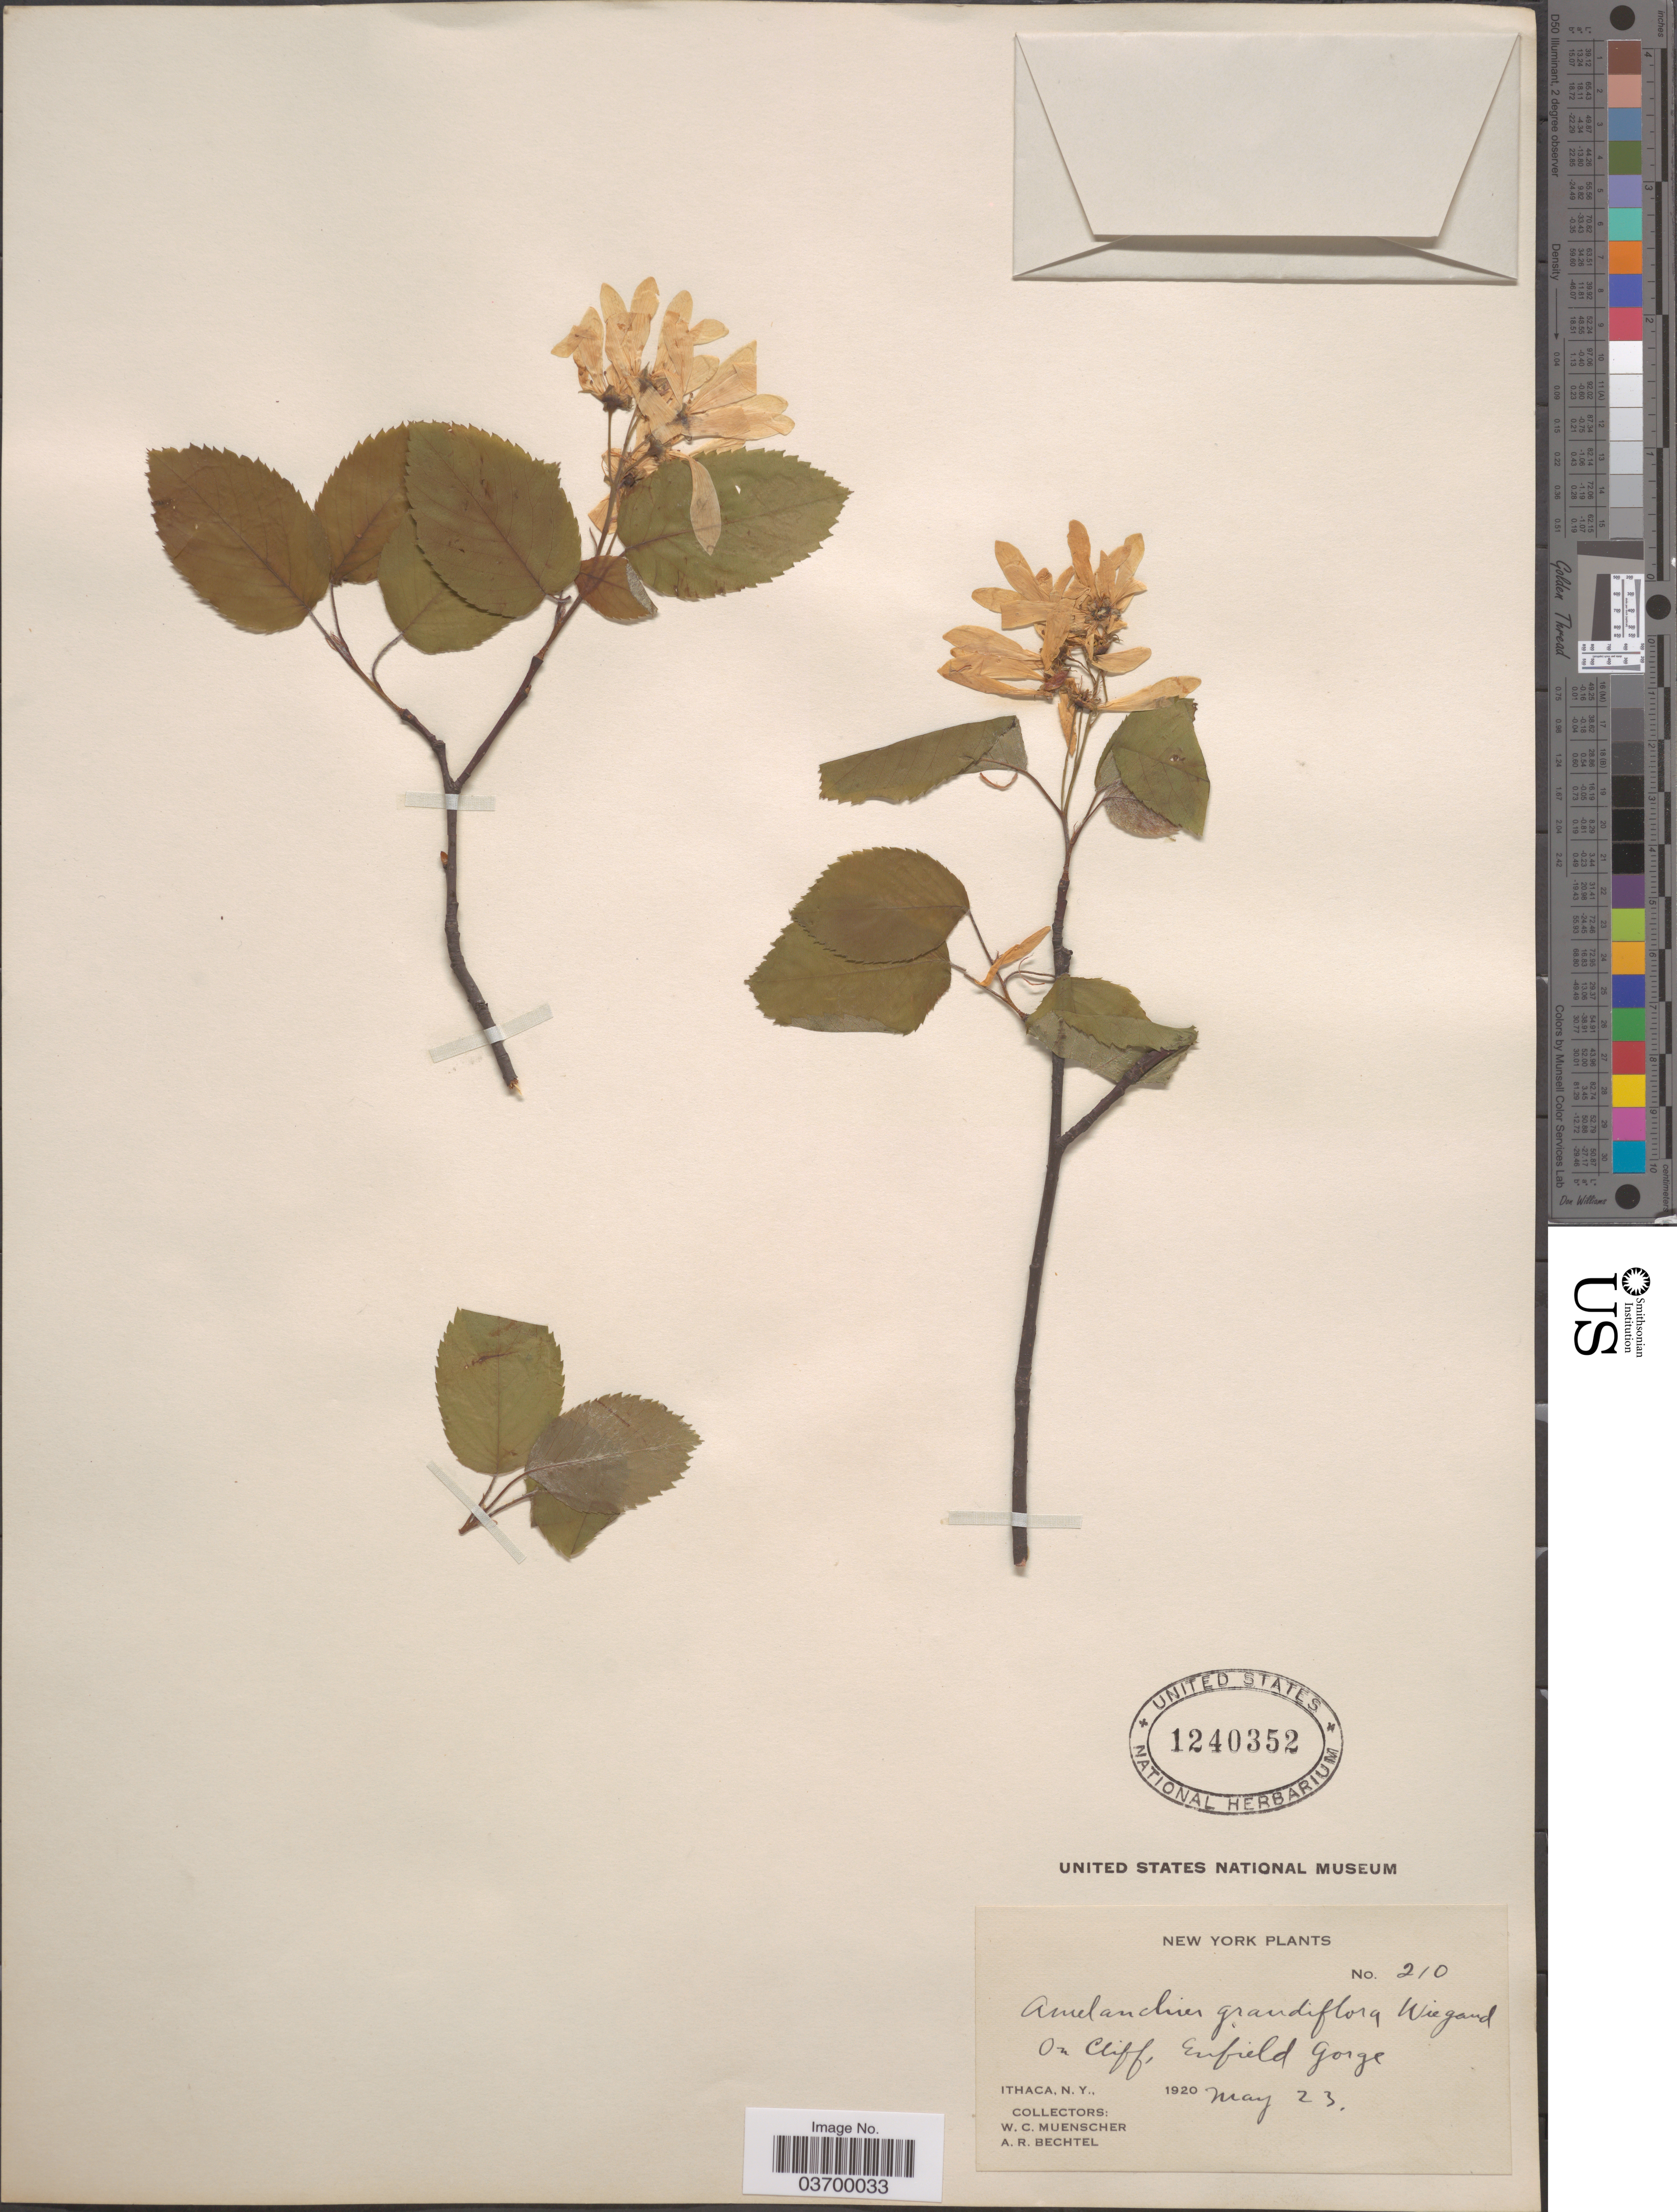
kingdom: Plantae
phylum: Tracheophyta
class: Magnoliopsida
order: Rosales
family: Rosaceae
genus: Amelanchier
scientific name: Amelanchier amabilis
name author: Wiegand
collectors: W. Muenscher & A. Bechtel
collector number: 210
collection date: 1920-05-23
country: United States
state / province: New York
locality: On cliff, Enfield Gorge.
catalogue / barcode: US 1240352